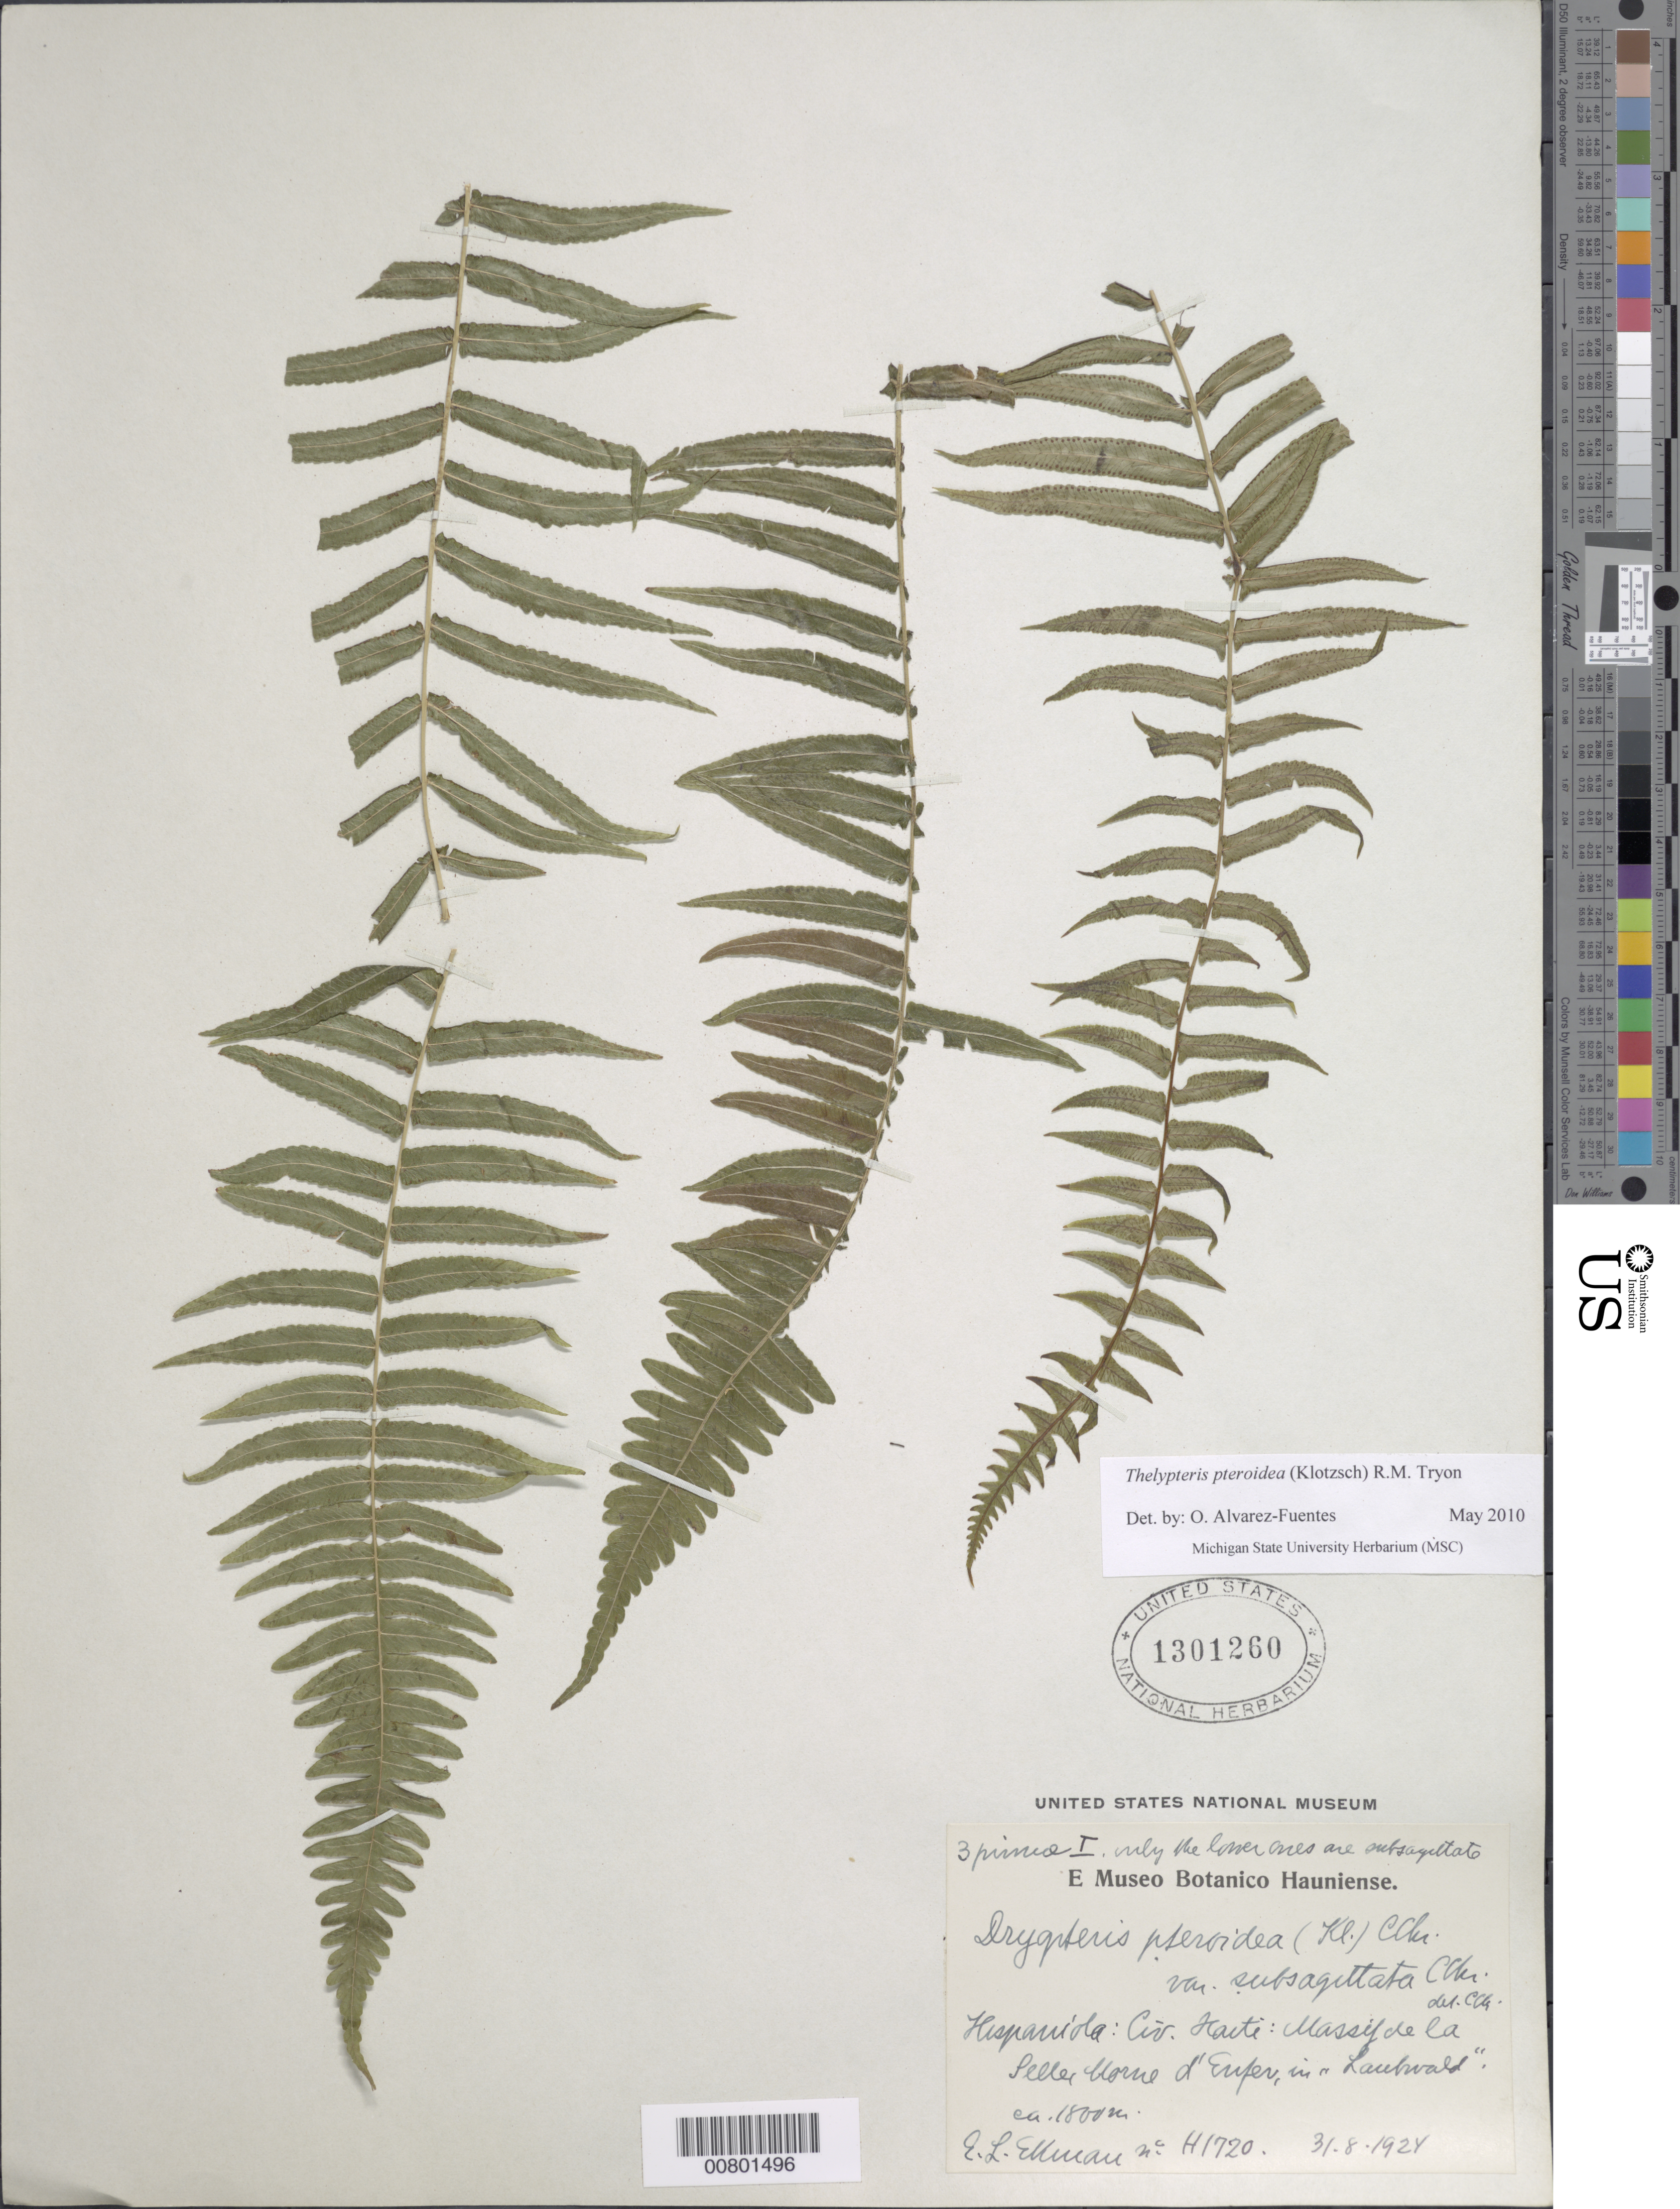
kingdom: Plantae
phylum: Tracheophyta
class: Polypodiopsida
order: Polypodiales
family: Thelypteridaceae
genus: Amauropelta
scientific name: Amauropelta pteroidea (Klotzsch) comb. nov., ined 2015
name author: (Klotzsch)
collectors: E. L. Ekman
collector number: H 1720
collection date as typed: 31 Aug 1924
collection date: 1924-08-31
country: Haiti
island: Hispaniola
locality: Massif de la Selle, Morne d'Enfer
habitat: In "Laubwald"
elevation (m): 1800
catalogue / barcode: US 1301260